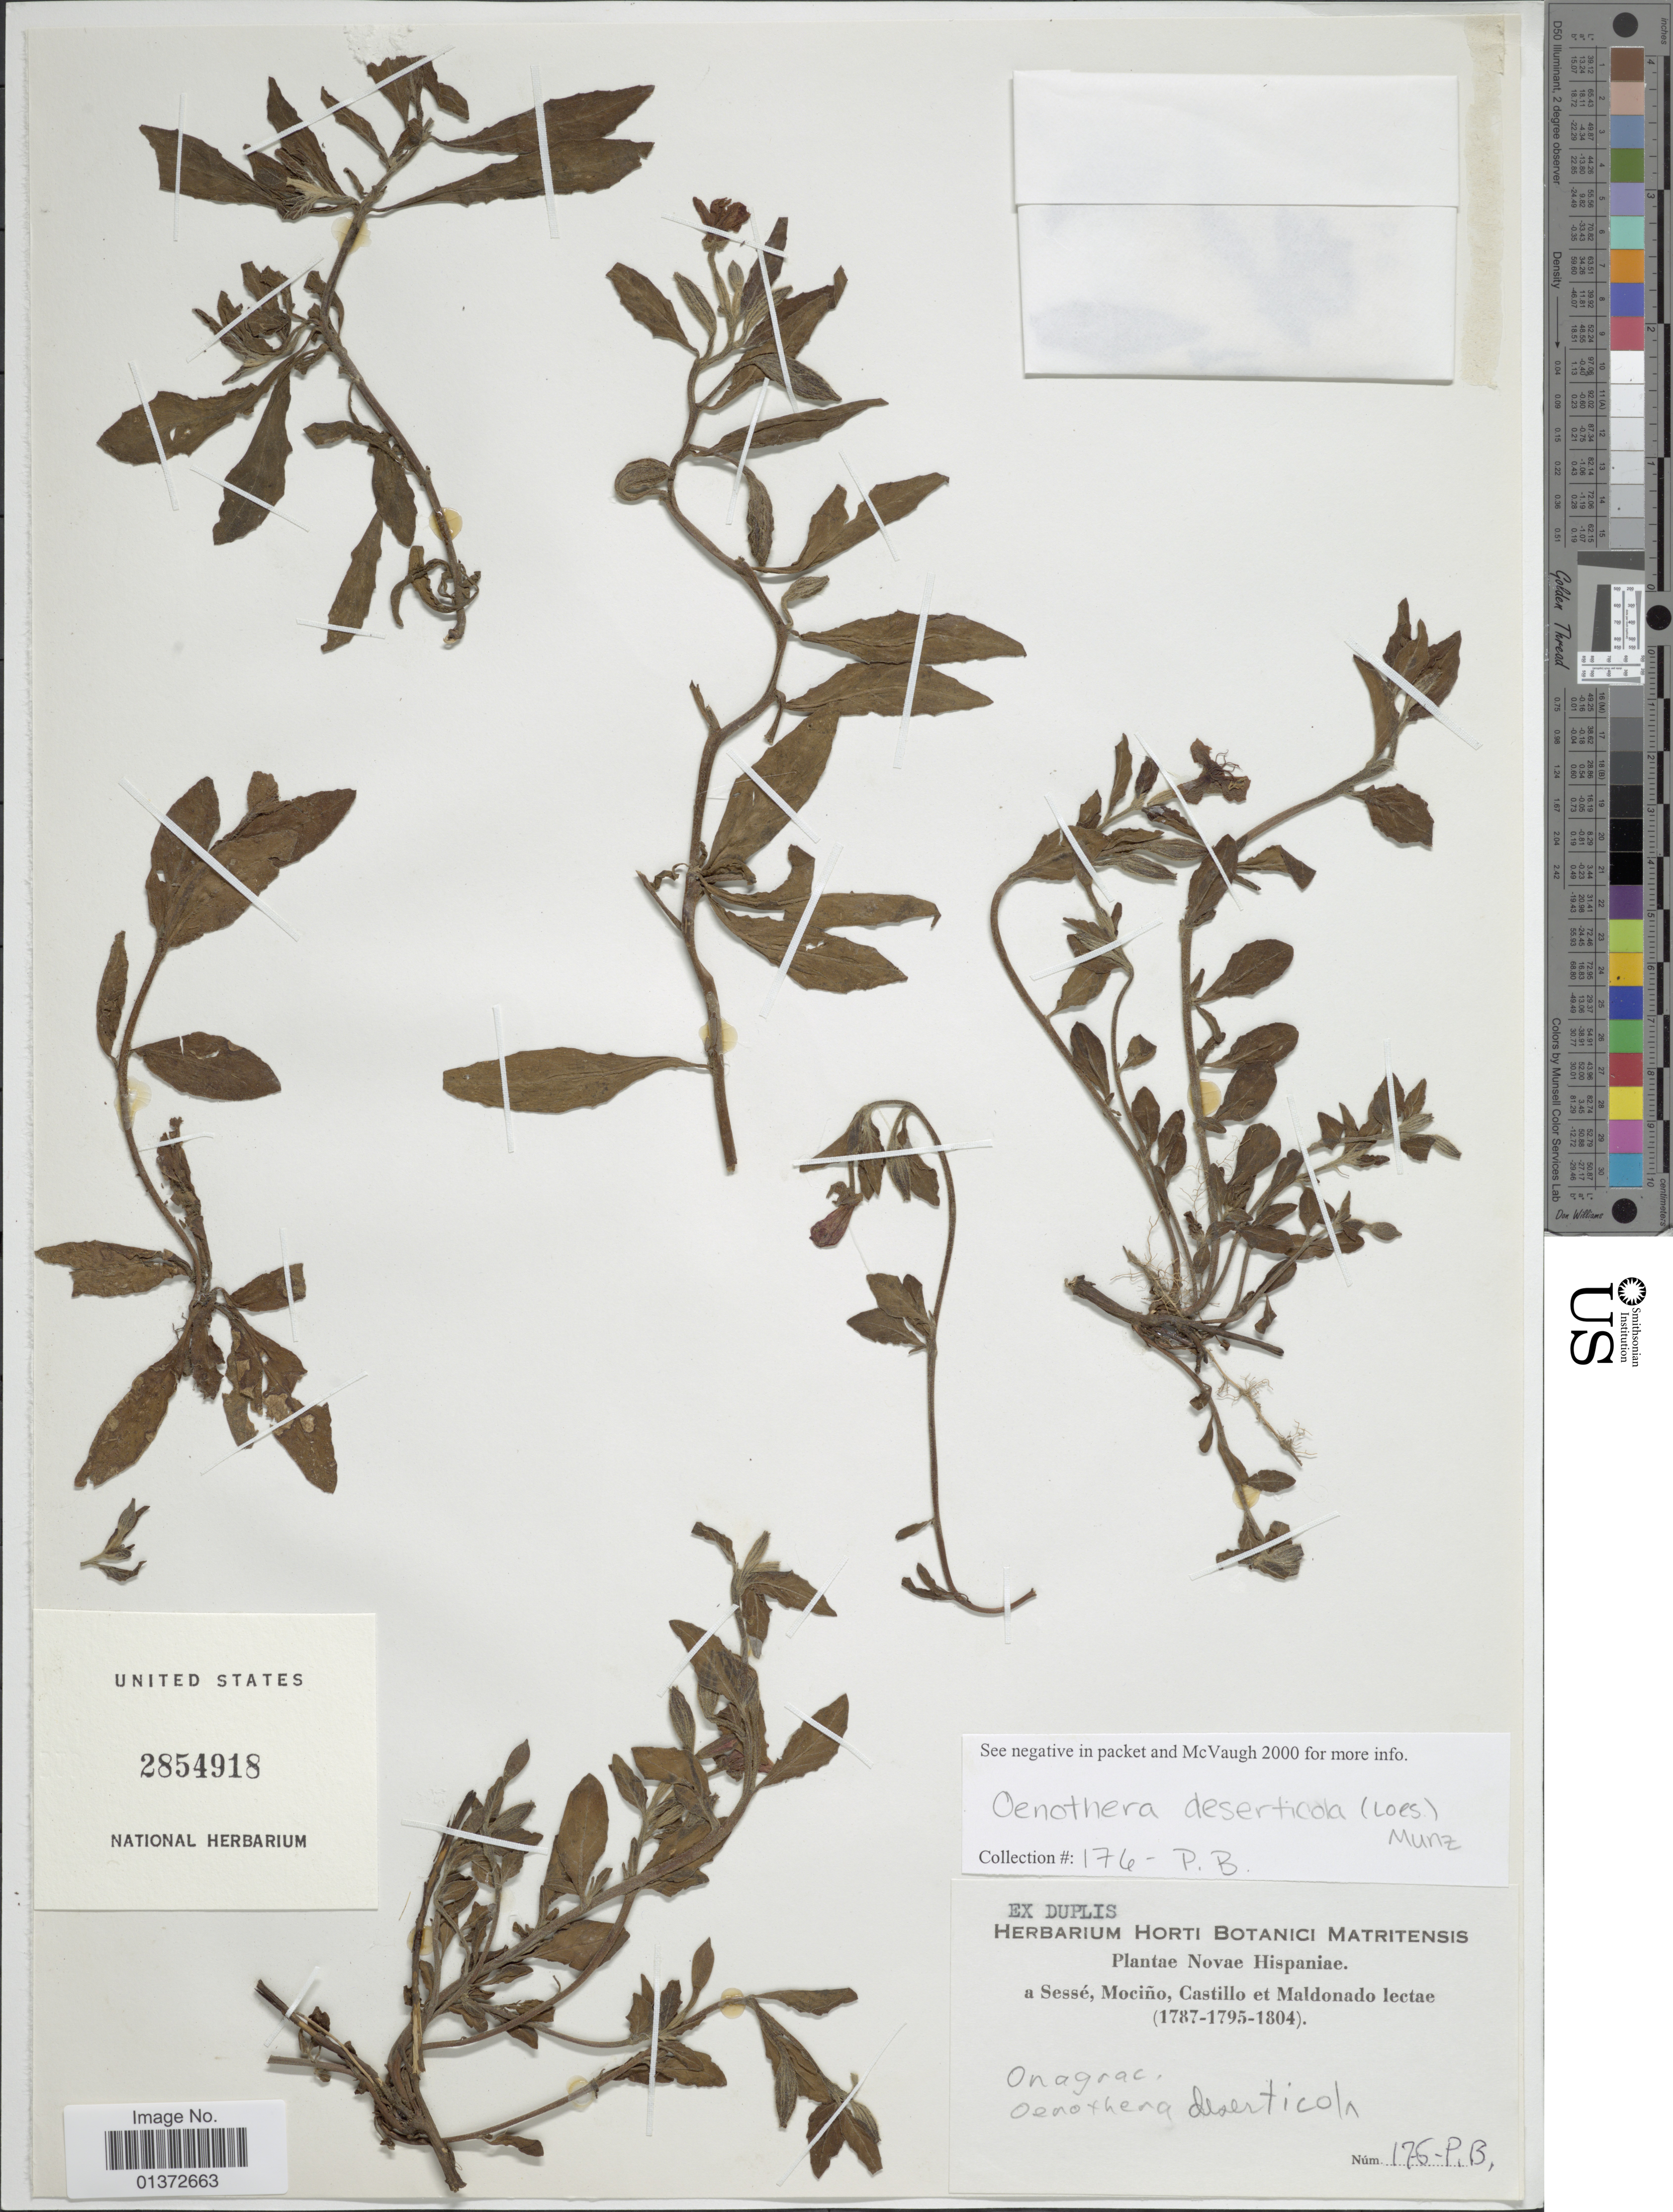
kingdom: Plantae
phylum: Tracheophyta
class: Magnoliopsida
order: Myrtales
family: Onagraceae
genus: Oenothera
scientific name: Oenothera deserticola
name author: (Loes.) Munz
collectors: Sessé, --, Mociño & Maldonado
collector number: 176-P.B. *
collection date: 1787/1804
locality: Novae Hispaniae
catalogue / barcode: US 2854918